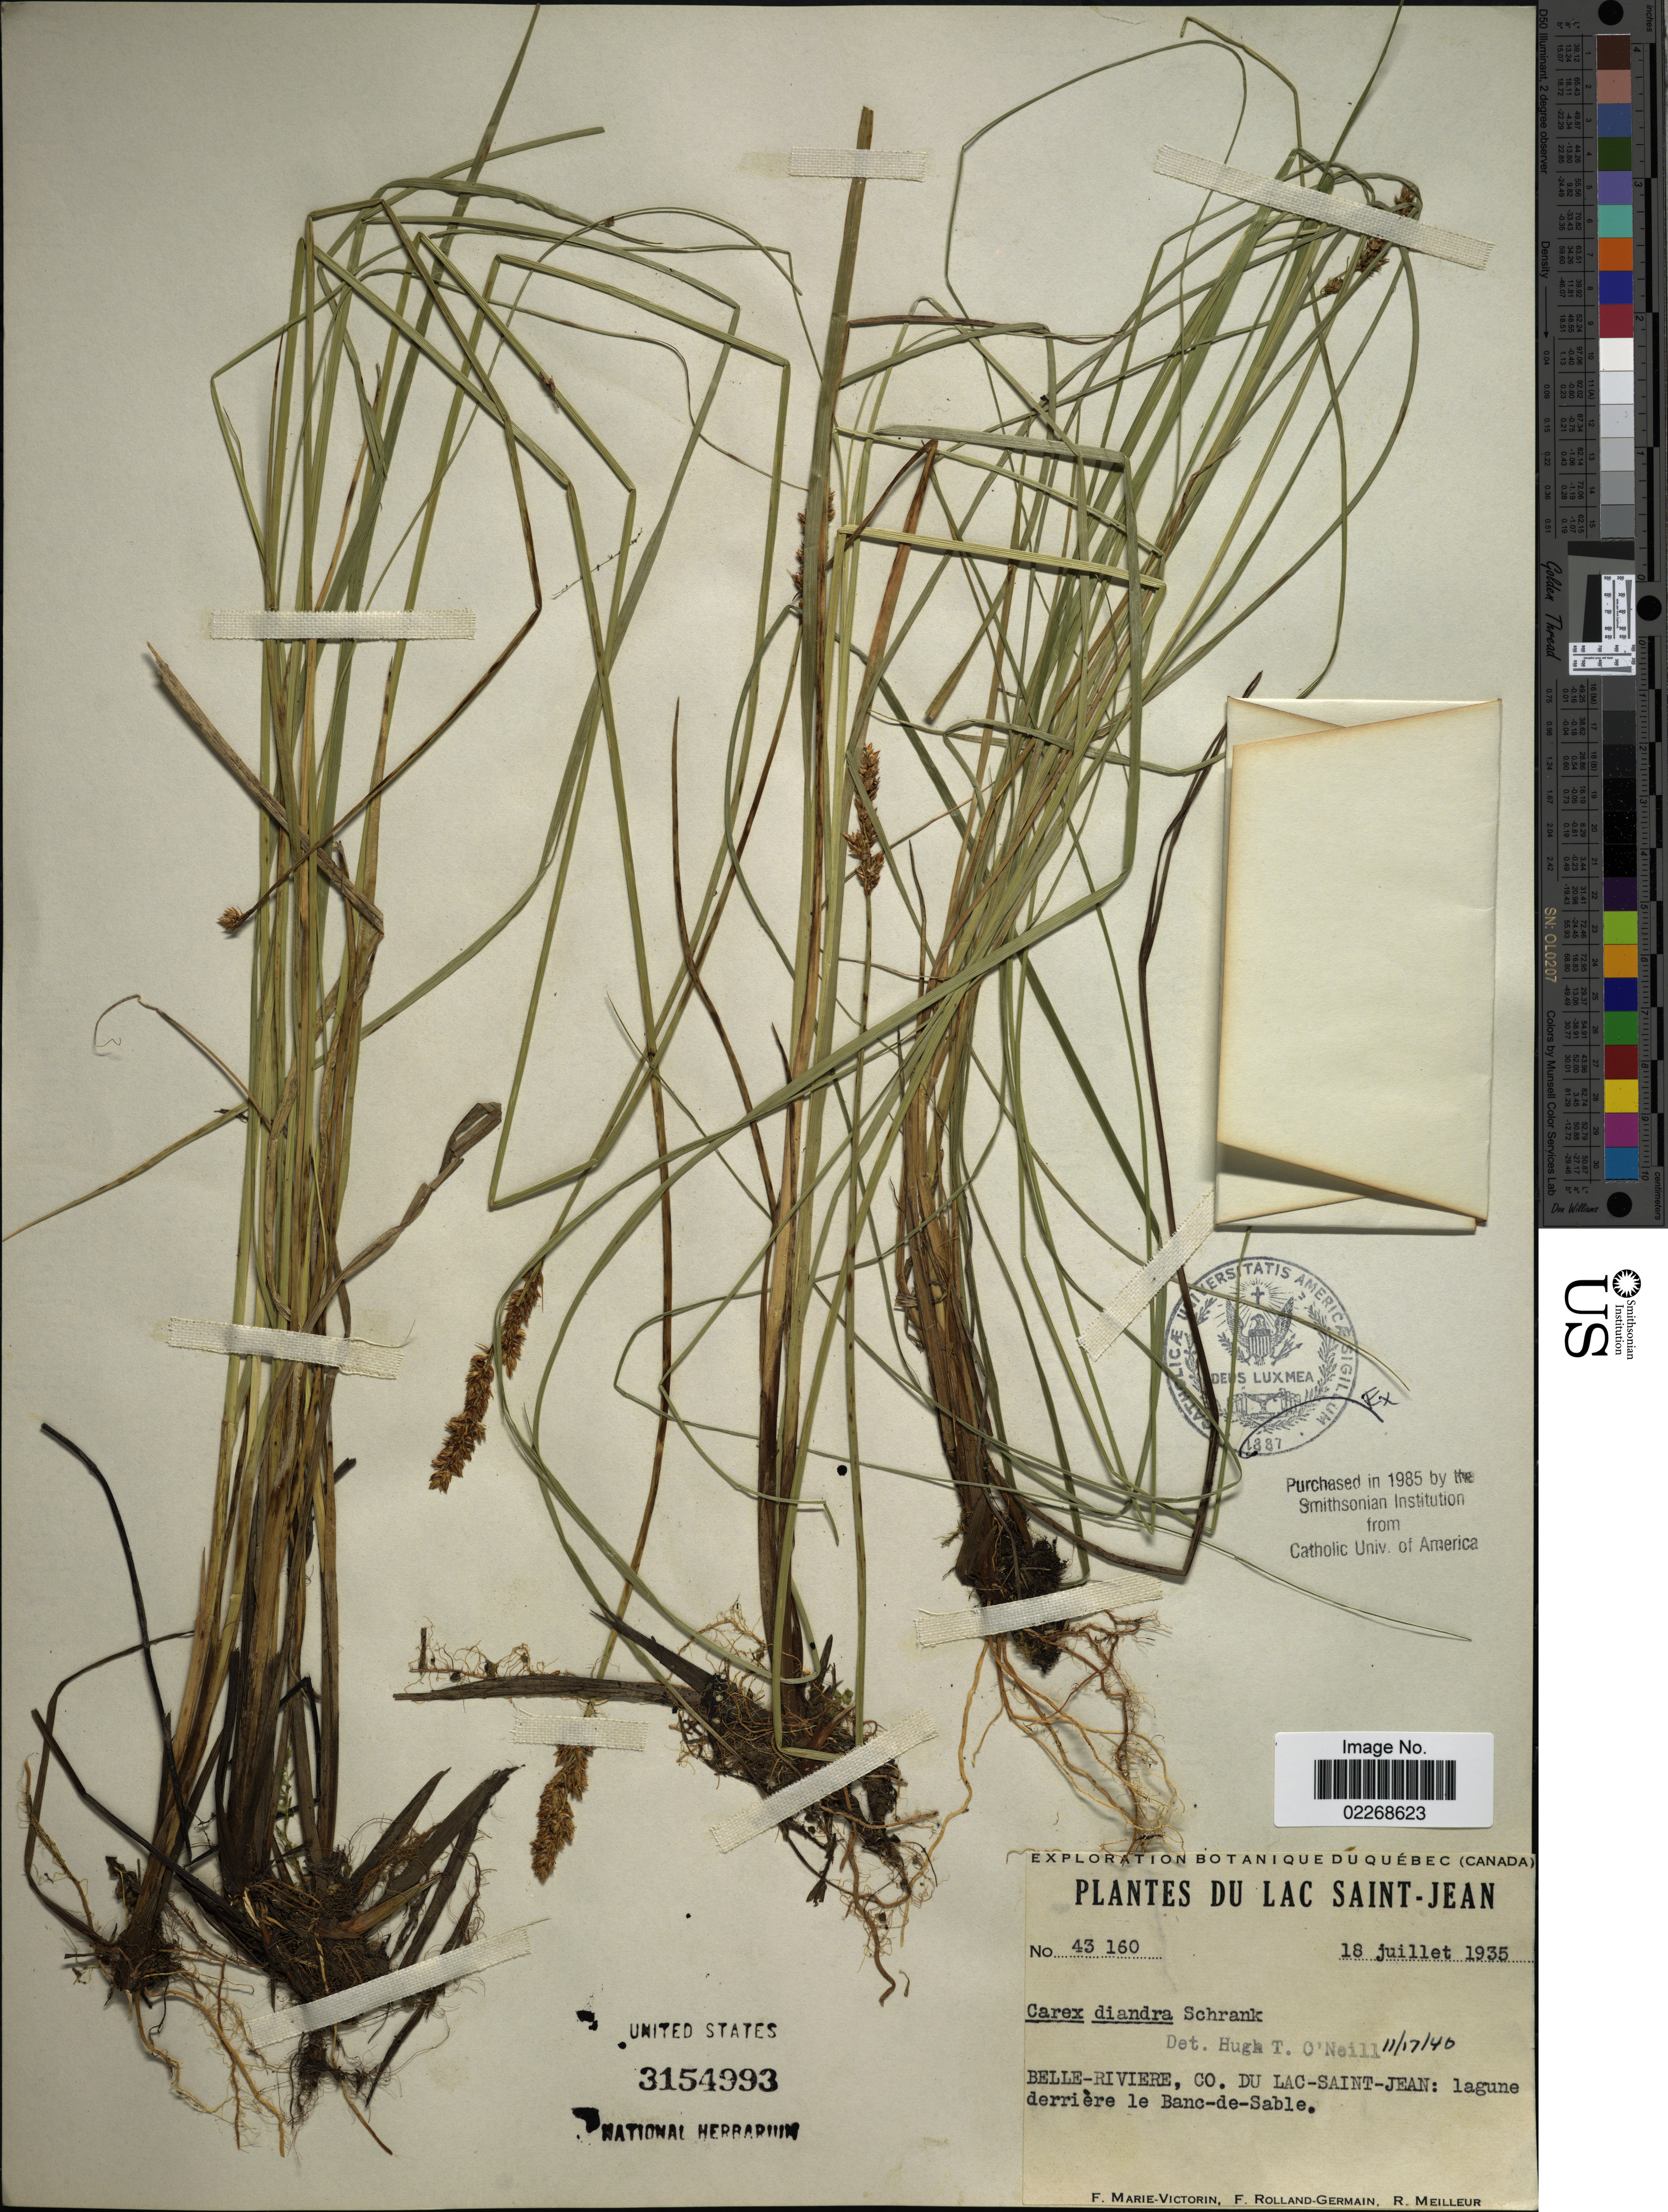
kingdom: Plantae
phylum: Tracheophyta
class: Liliopsida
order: Poales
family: Cyperaceae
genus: Carex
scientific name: Carex diandra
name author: Schrank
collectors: F. Marie-Victorin, Rolland-Germain & R. Meilleur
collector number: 43160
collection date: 1935-07-18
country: Canada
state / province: Quebec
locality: Botanique du Quebec, du Lac Saint-Jean, Belle-Riviere, Co., Du Lac-Saint-Jean: lagune derriere le Banc-de-Sable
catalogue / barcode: US 3154993